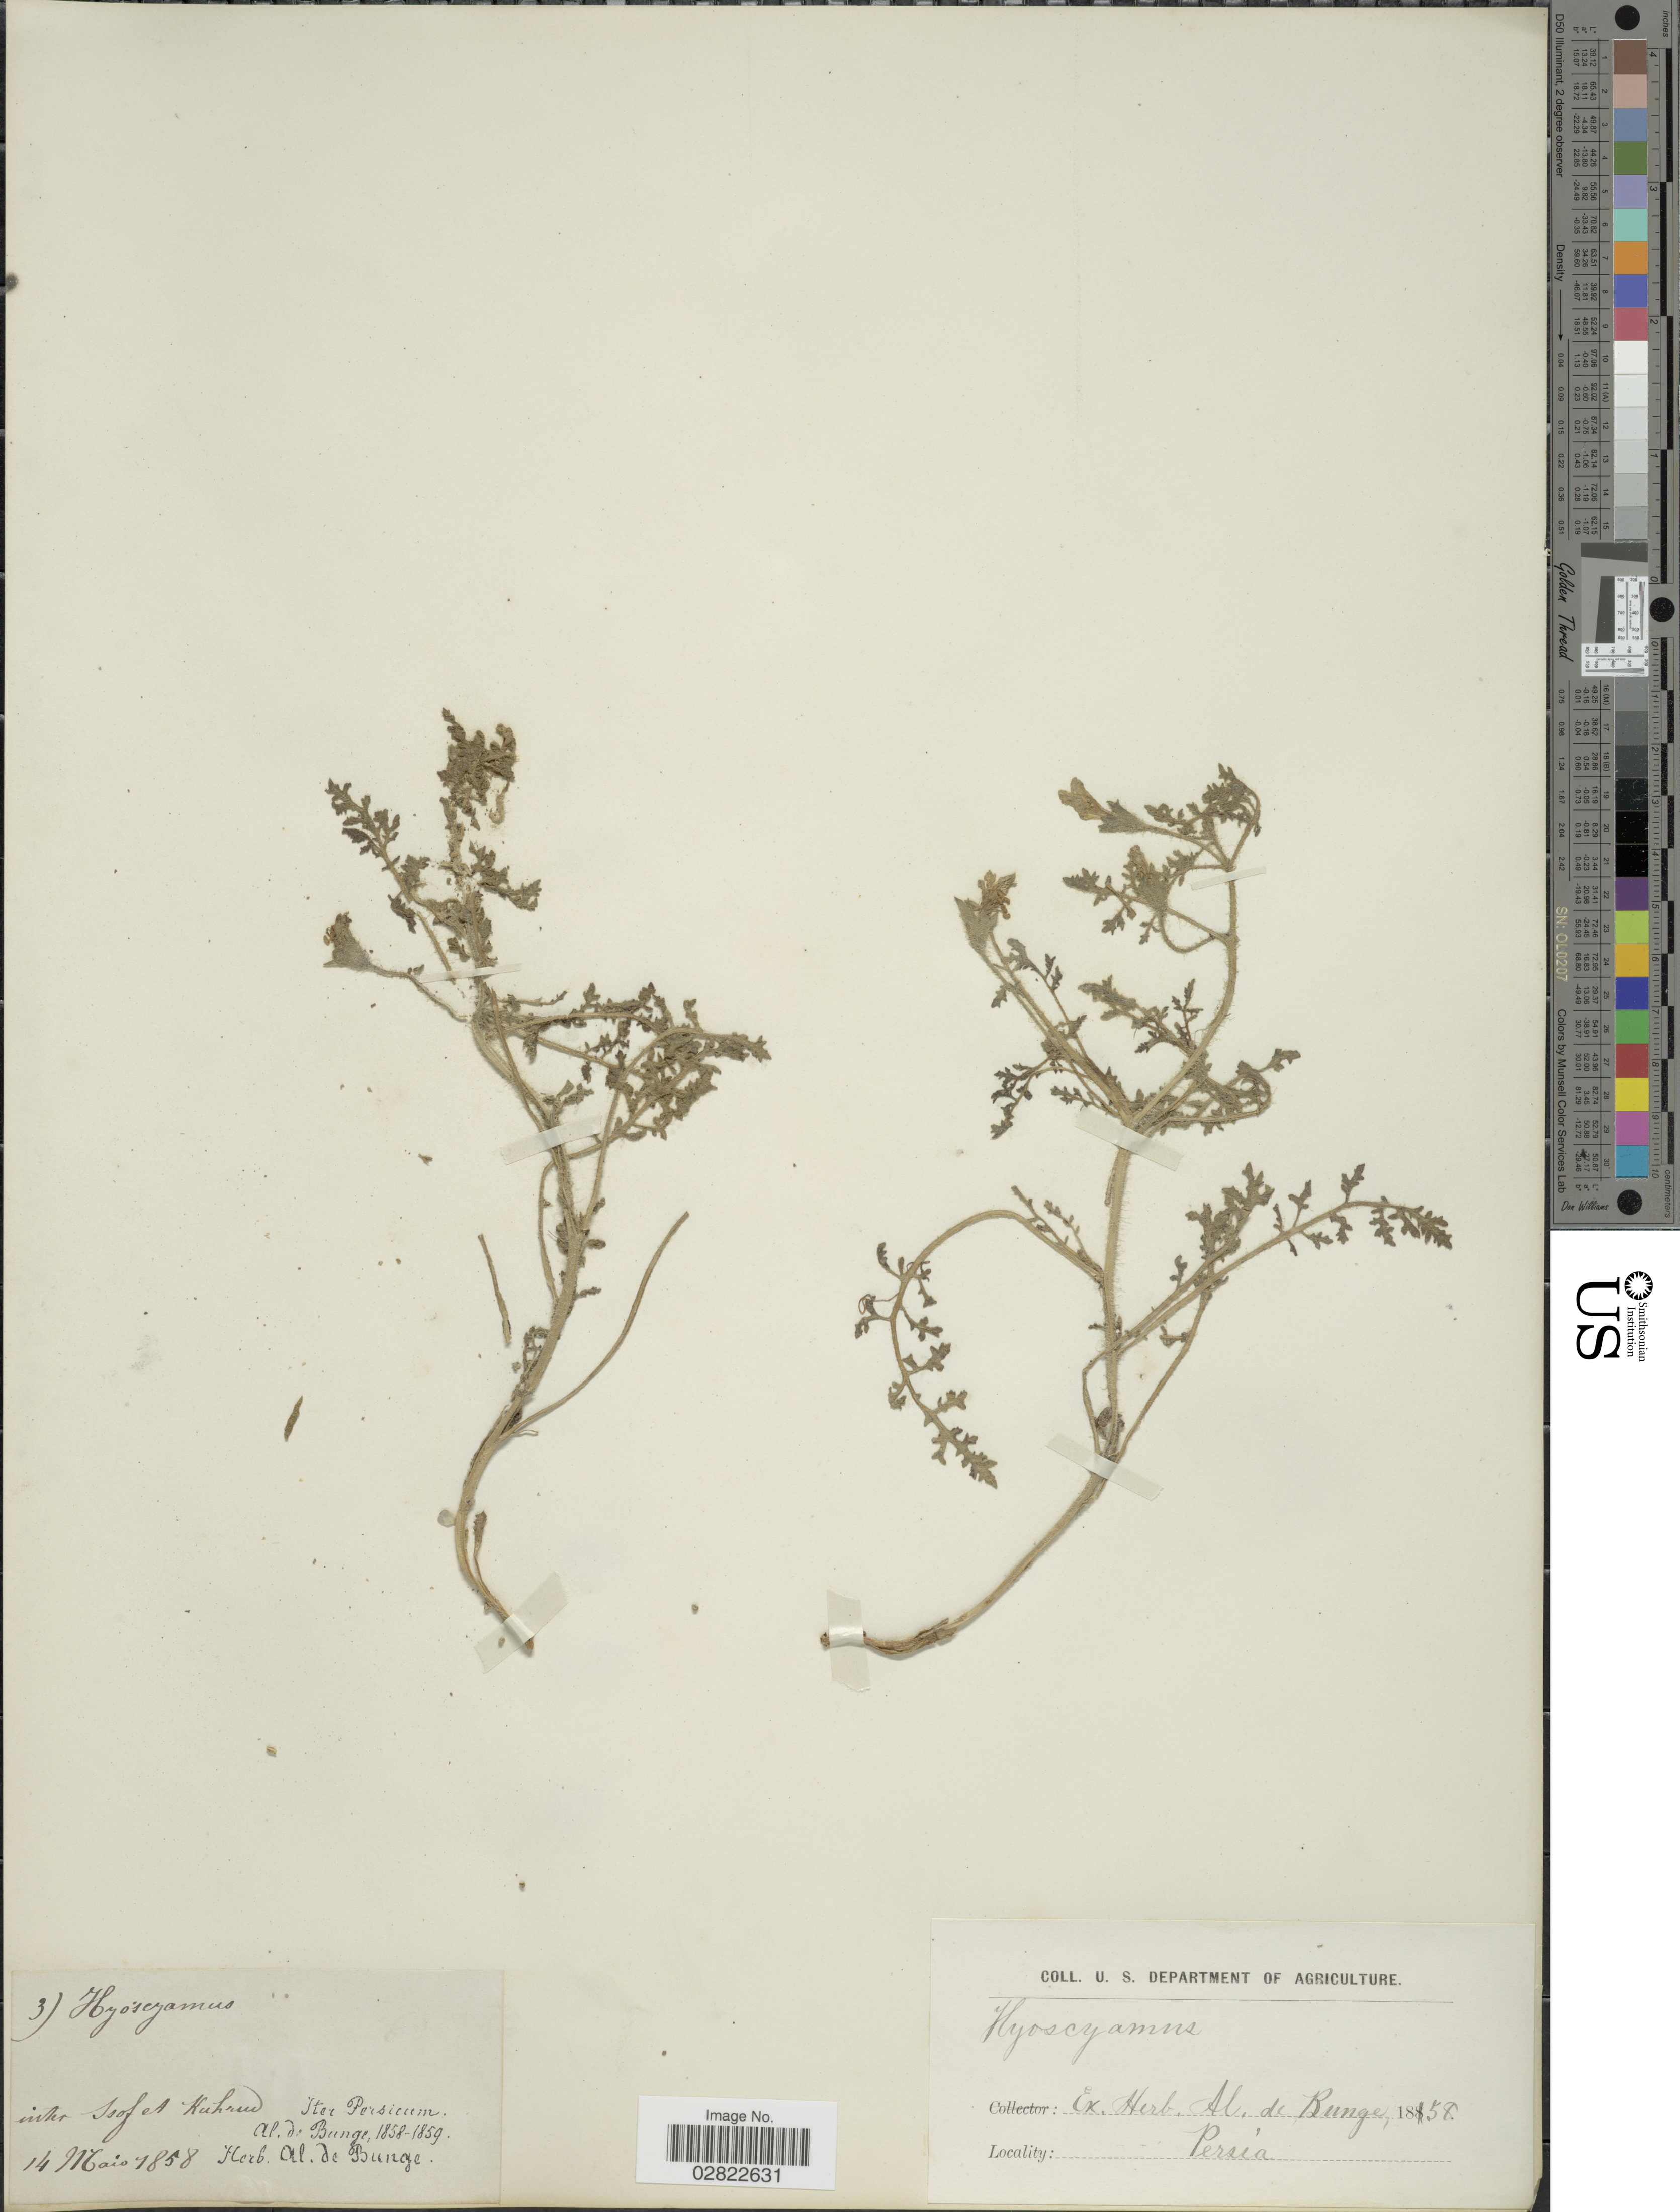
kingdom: Plantae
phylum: Tracheophyta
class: Magnoliopsida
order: Solanales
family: Solanaceae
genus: Hyoscyamus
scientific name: Hyoscyamus sp.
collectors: A. de Bunge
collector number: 3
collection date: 1858-05-14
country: Iran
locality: Inter Isof et Kuhrud, Iter Persicum.